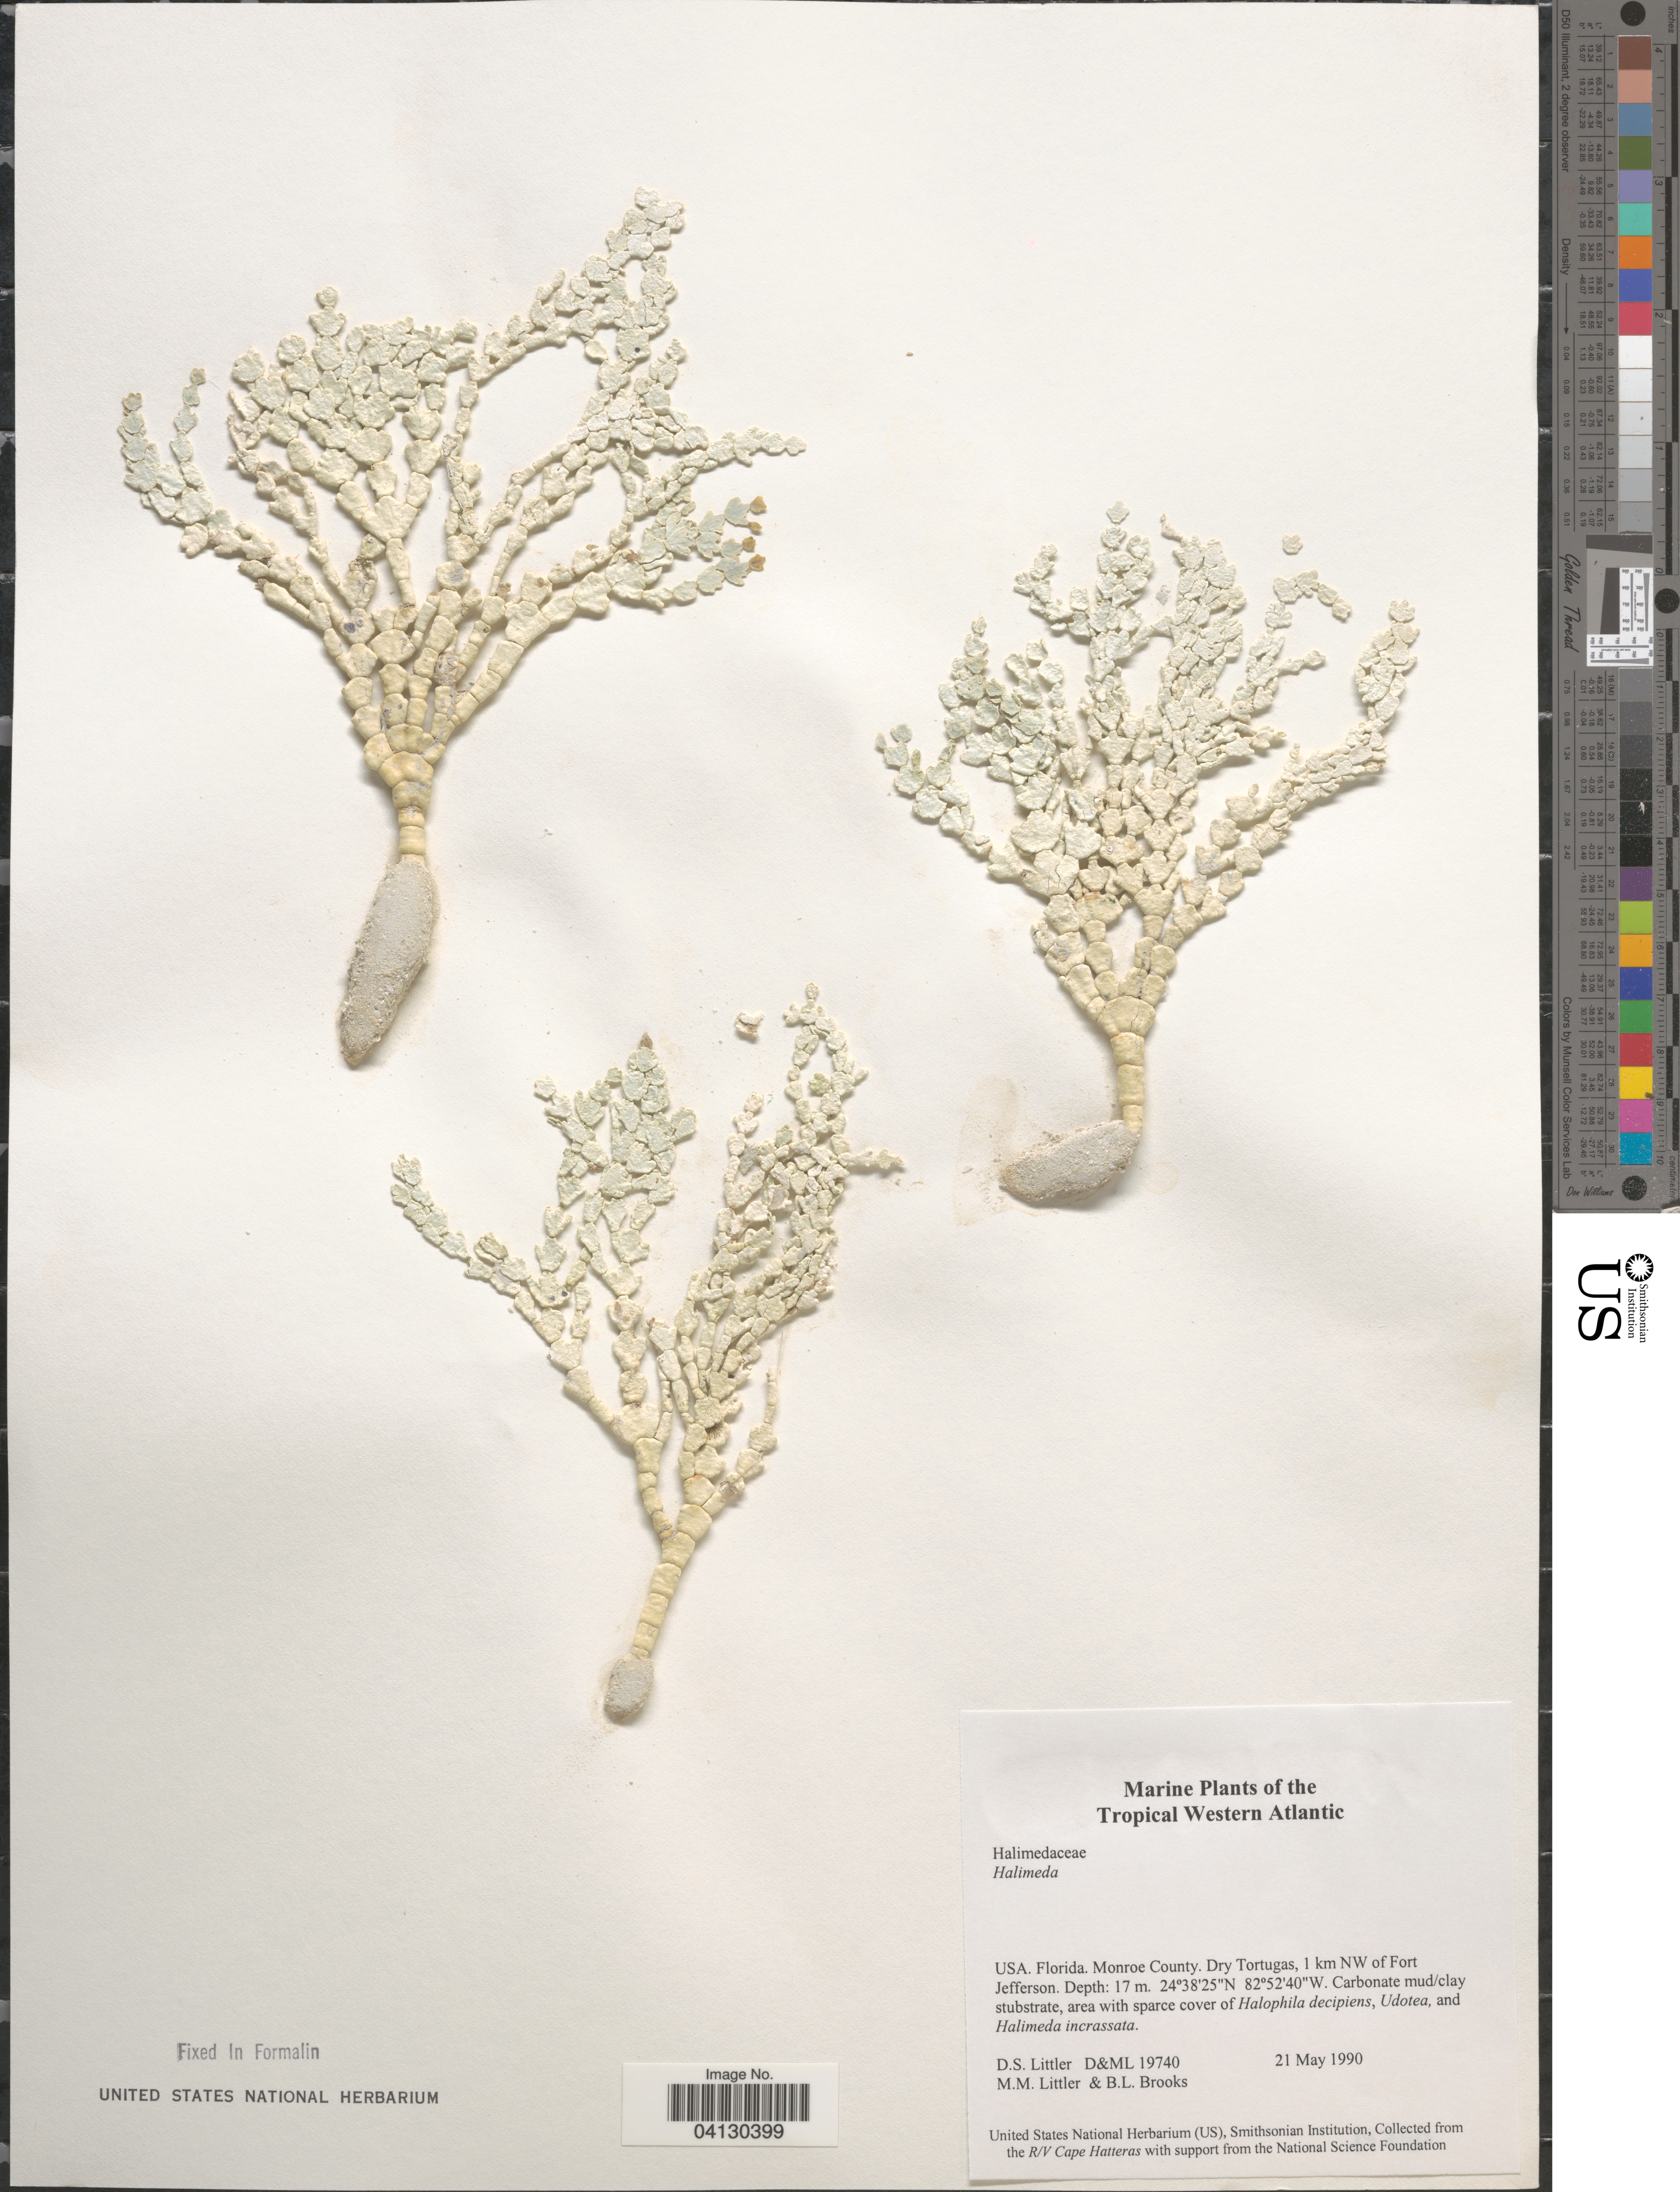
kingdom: Plantae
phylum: Chlorophyta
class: Ulvophyceae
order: Bryopsidales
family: Halimedaceae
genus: Halimeda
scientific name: Halimeda sp.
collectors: D. S. Littler & B. Brooks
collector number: D&ML19740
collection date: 1990-05-21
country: United States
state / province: Florida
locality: The Tropical Western Atlantic. Monroe County. Dry Tortugas, 1 km NW of Fort Jefferson.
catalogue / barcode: US 328987